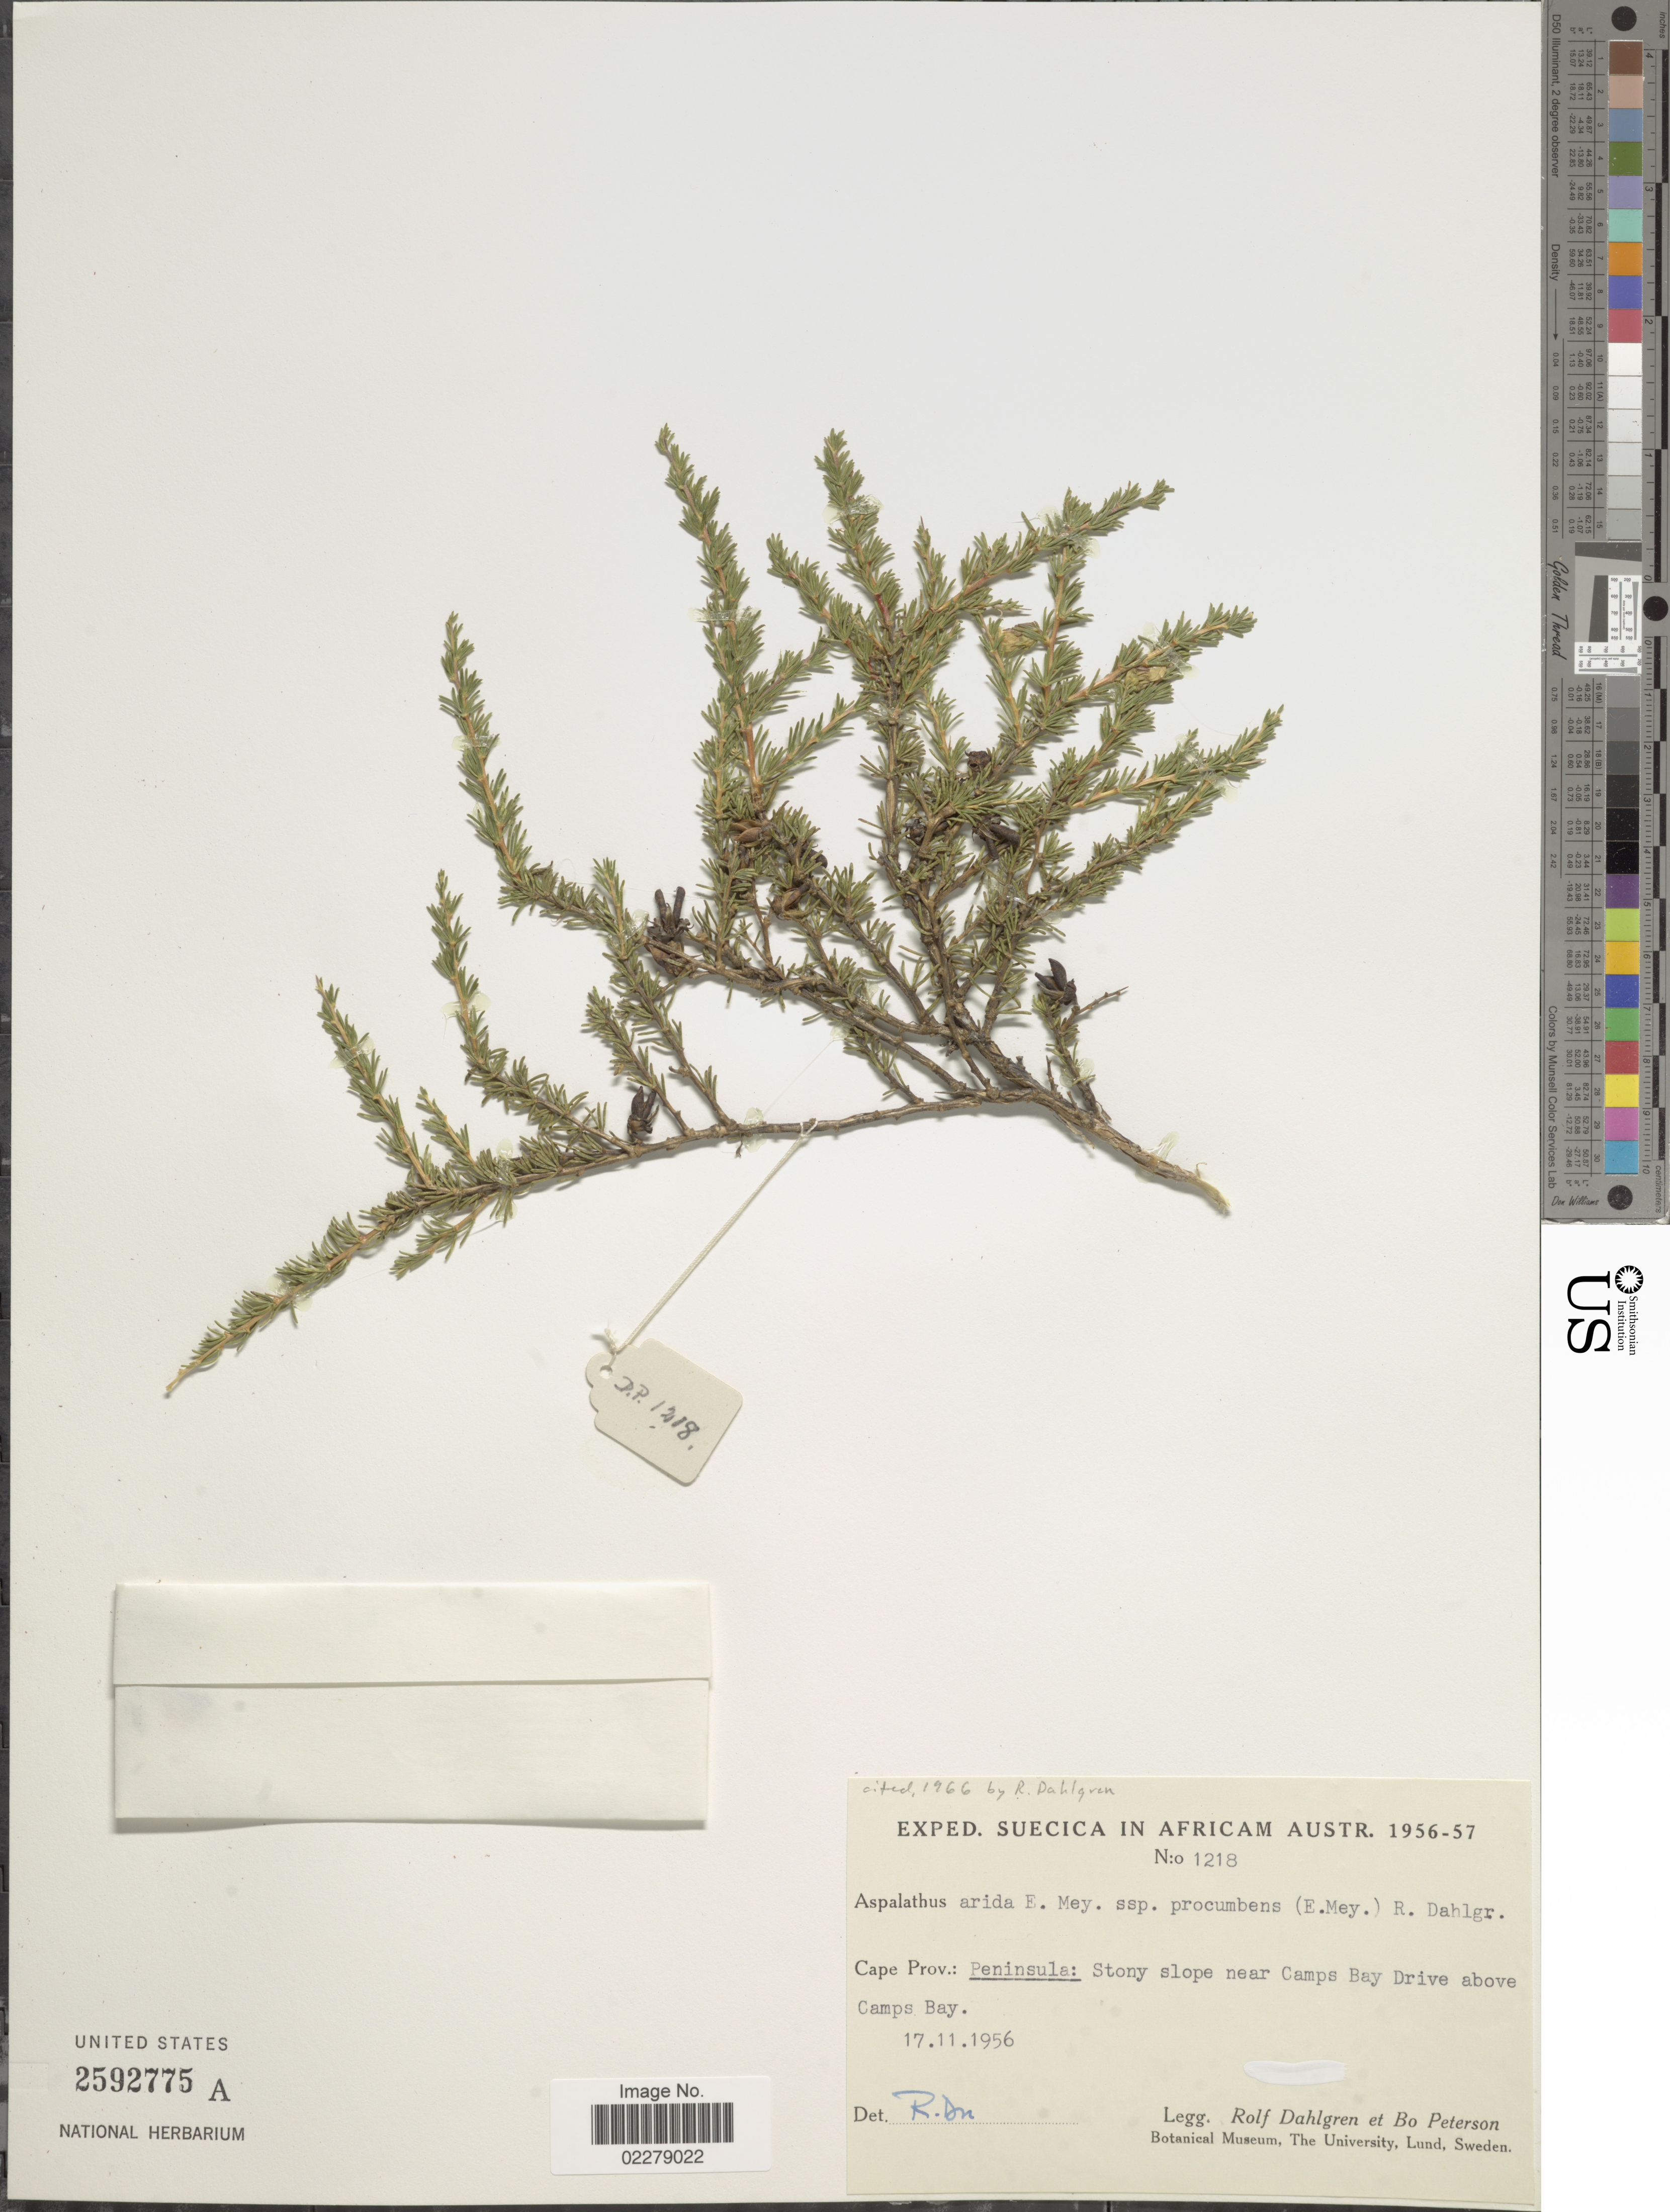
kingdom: Plantae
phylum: Tracheophyta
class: Magnoliopsida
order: Fabales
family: Fabaceae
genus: Aspalathus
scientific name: Aspalathus arida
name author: E. Mey.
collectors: R. Dahlgren & B. H. Peterson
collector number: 1218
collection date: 1956-11-17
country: South Africa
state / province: Western Cape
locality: Peninsula: Stony slope near Camps Bay Drive above Camps Bay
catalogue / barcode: US 2592775A